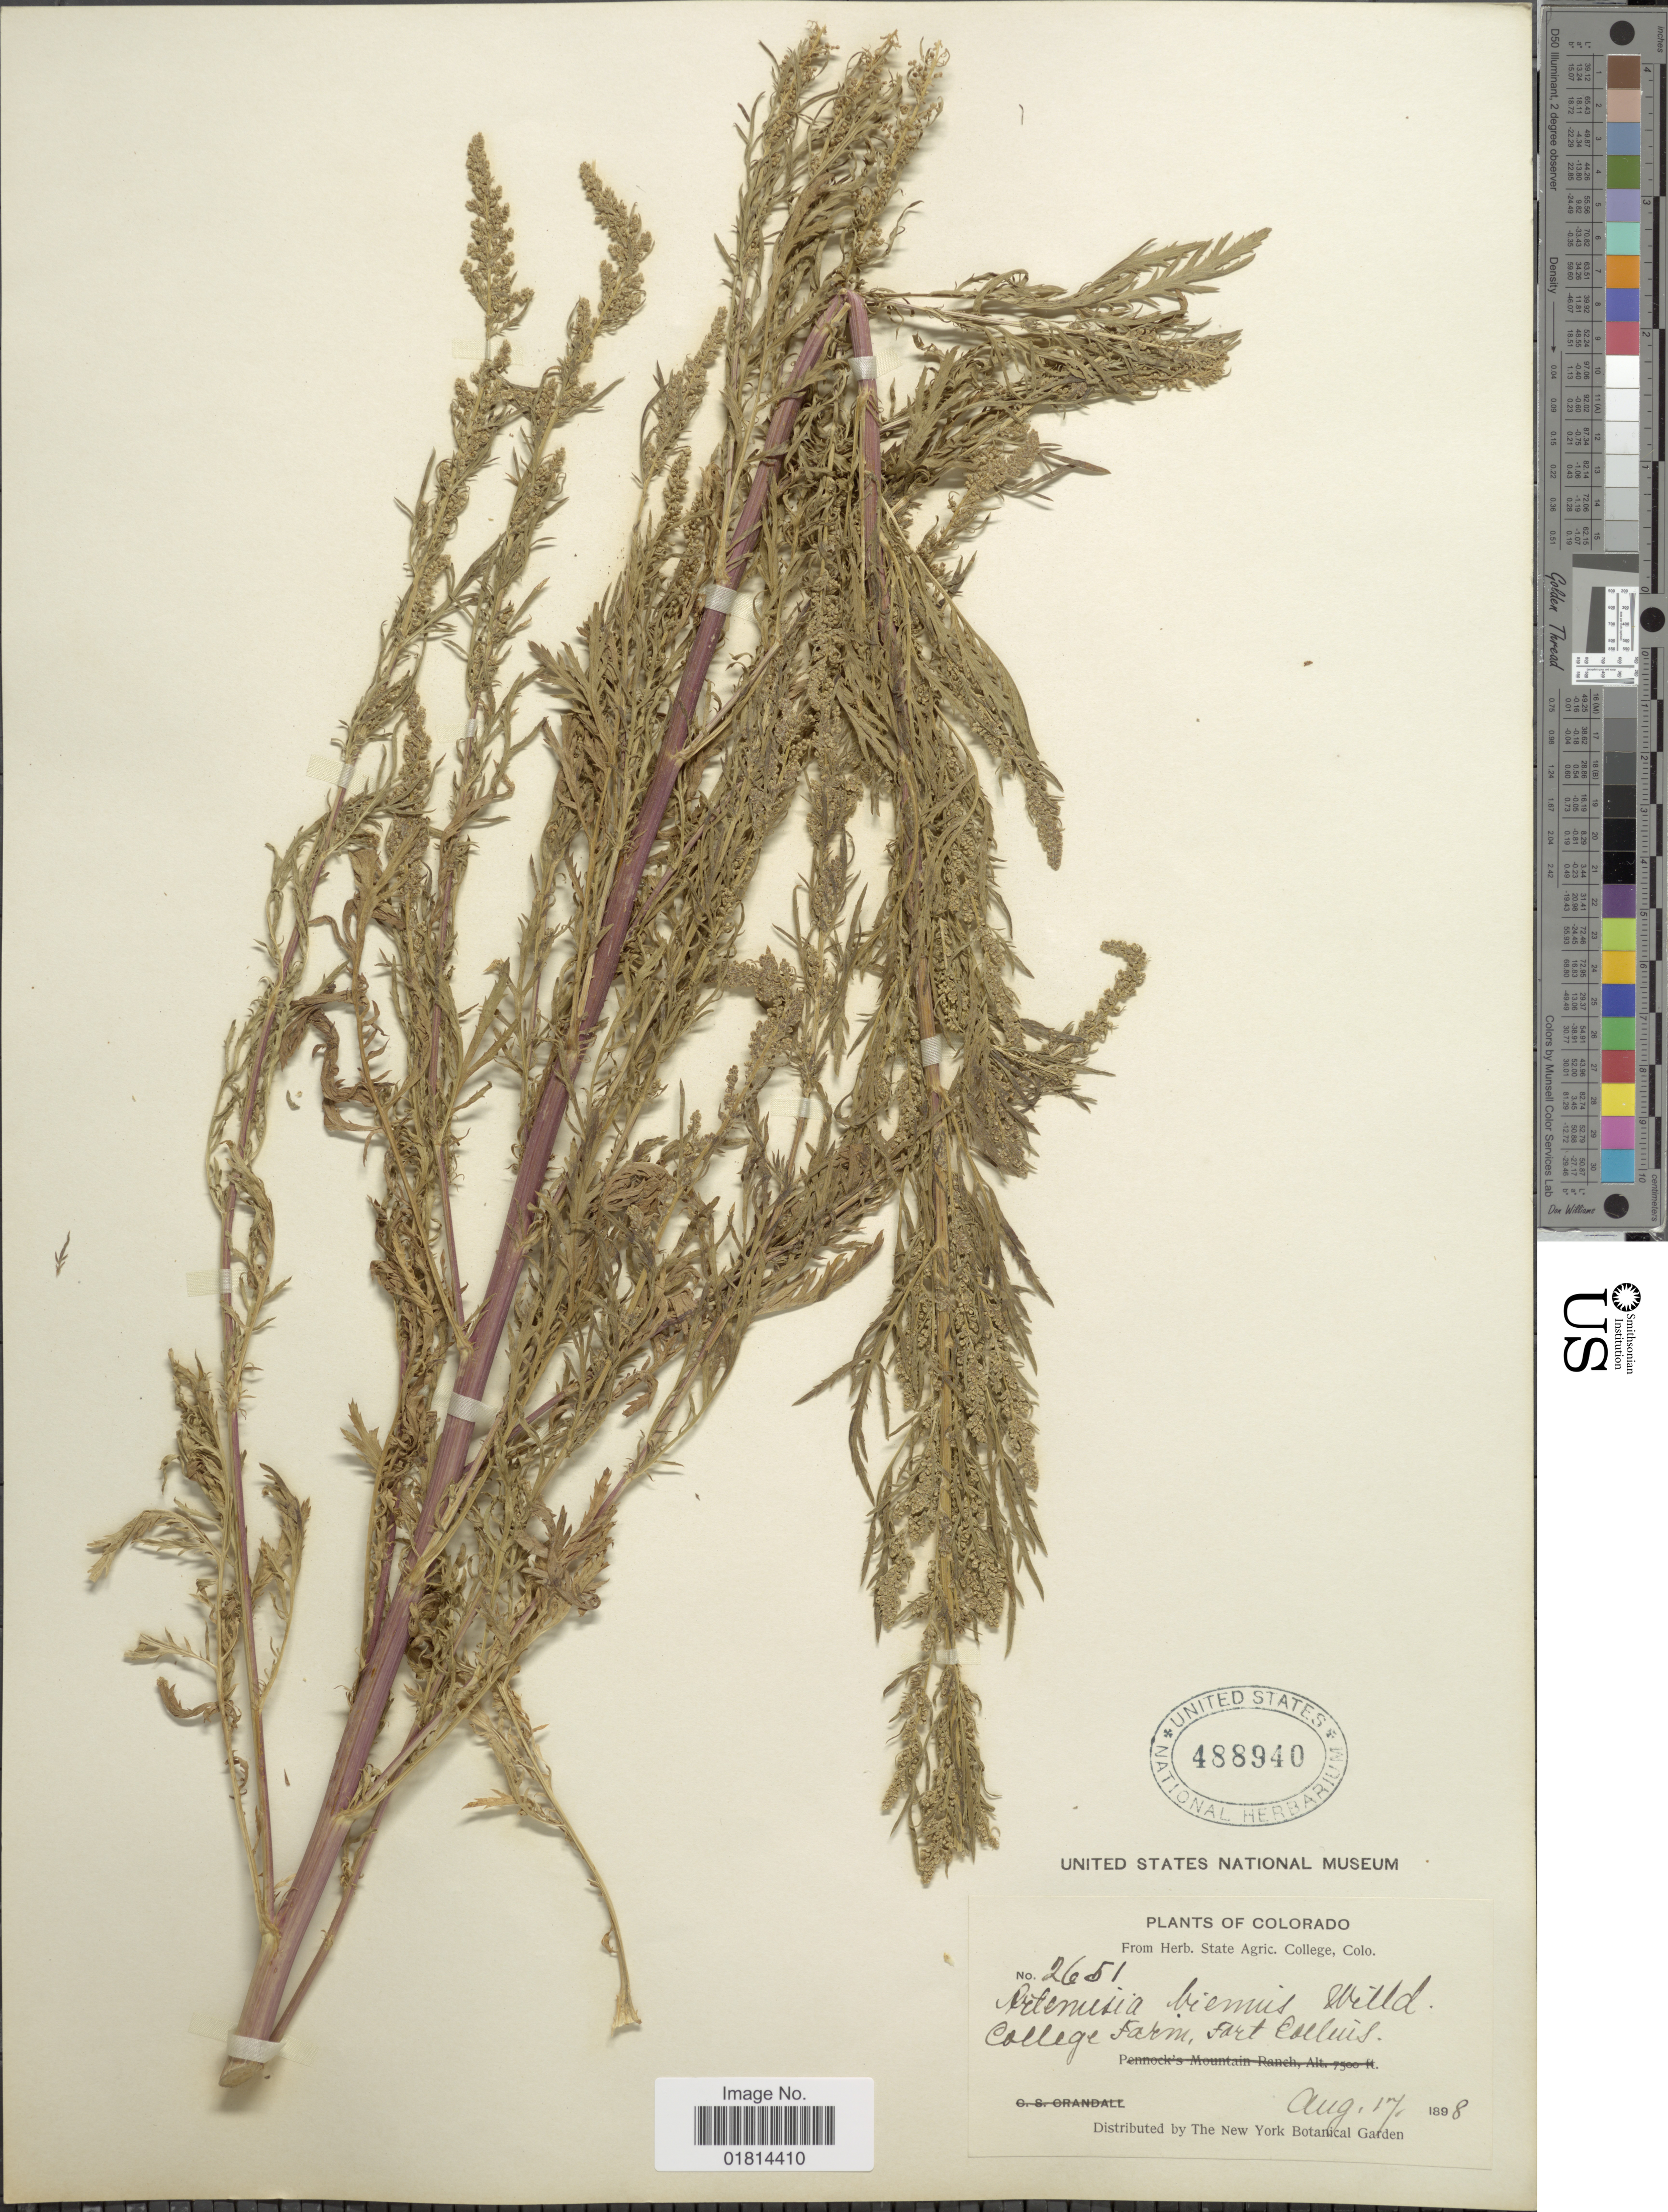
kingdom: Plantae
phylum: Tracheophyta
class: Magnoliopsida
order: Asterales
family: Asteraceae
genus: Artemisia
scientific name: Artemisia biennis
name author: Willd.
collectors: ex herb. State Agric. College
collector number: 2651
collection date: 1898-08-17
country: United States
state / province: Colorado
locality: College Farm, Fart Colluis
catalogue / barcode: US 488940